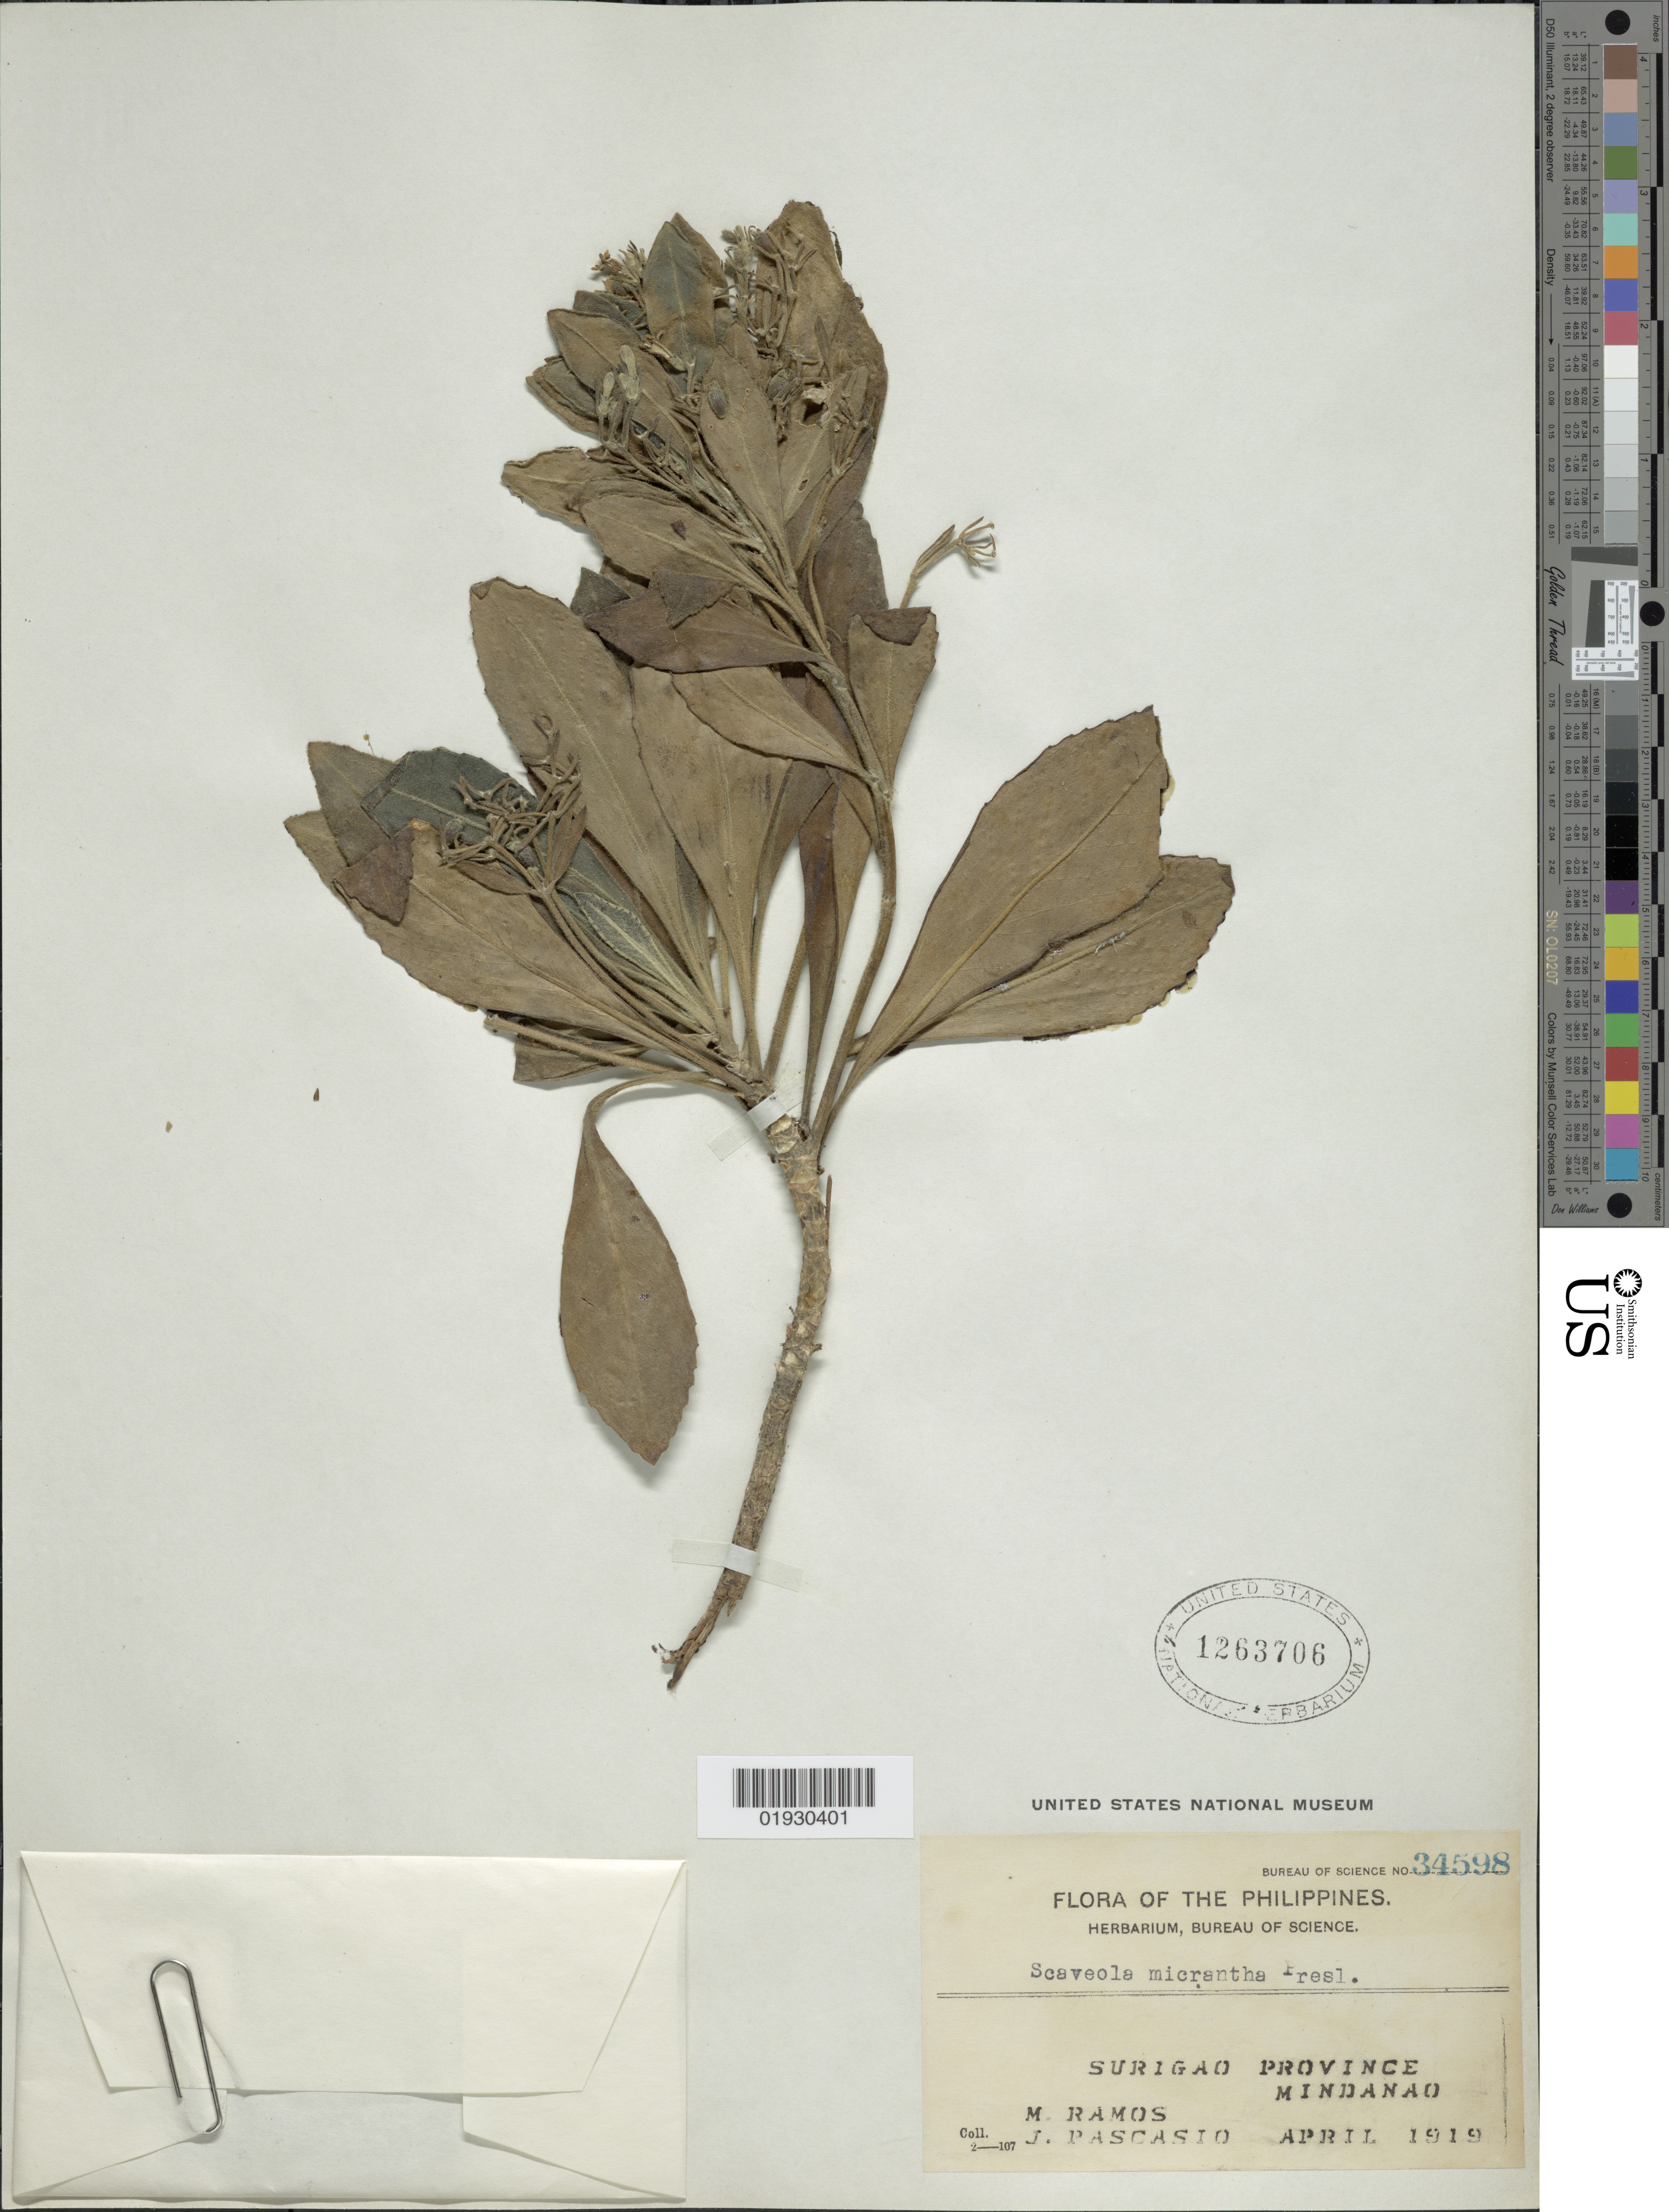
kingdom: Plantae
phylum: Tracheophyta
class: Magnoliopsida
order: Asterales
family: Goodeniaceae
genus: Scaevola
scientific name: Scaevola micrantha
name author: C. Presl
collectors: M. Ramos & J. Pascasio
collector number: Bureau of Science 34598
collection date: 1919-04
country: Philippines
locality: Surigao. Province Mindanao.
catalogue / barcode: US 1263706